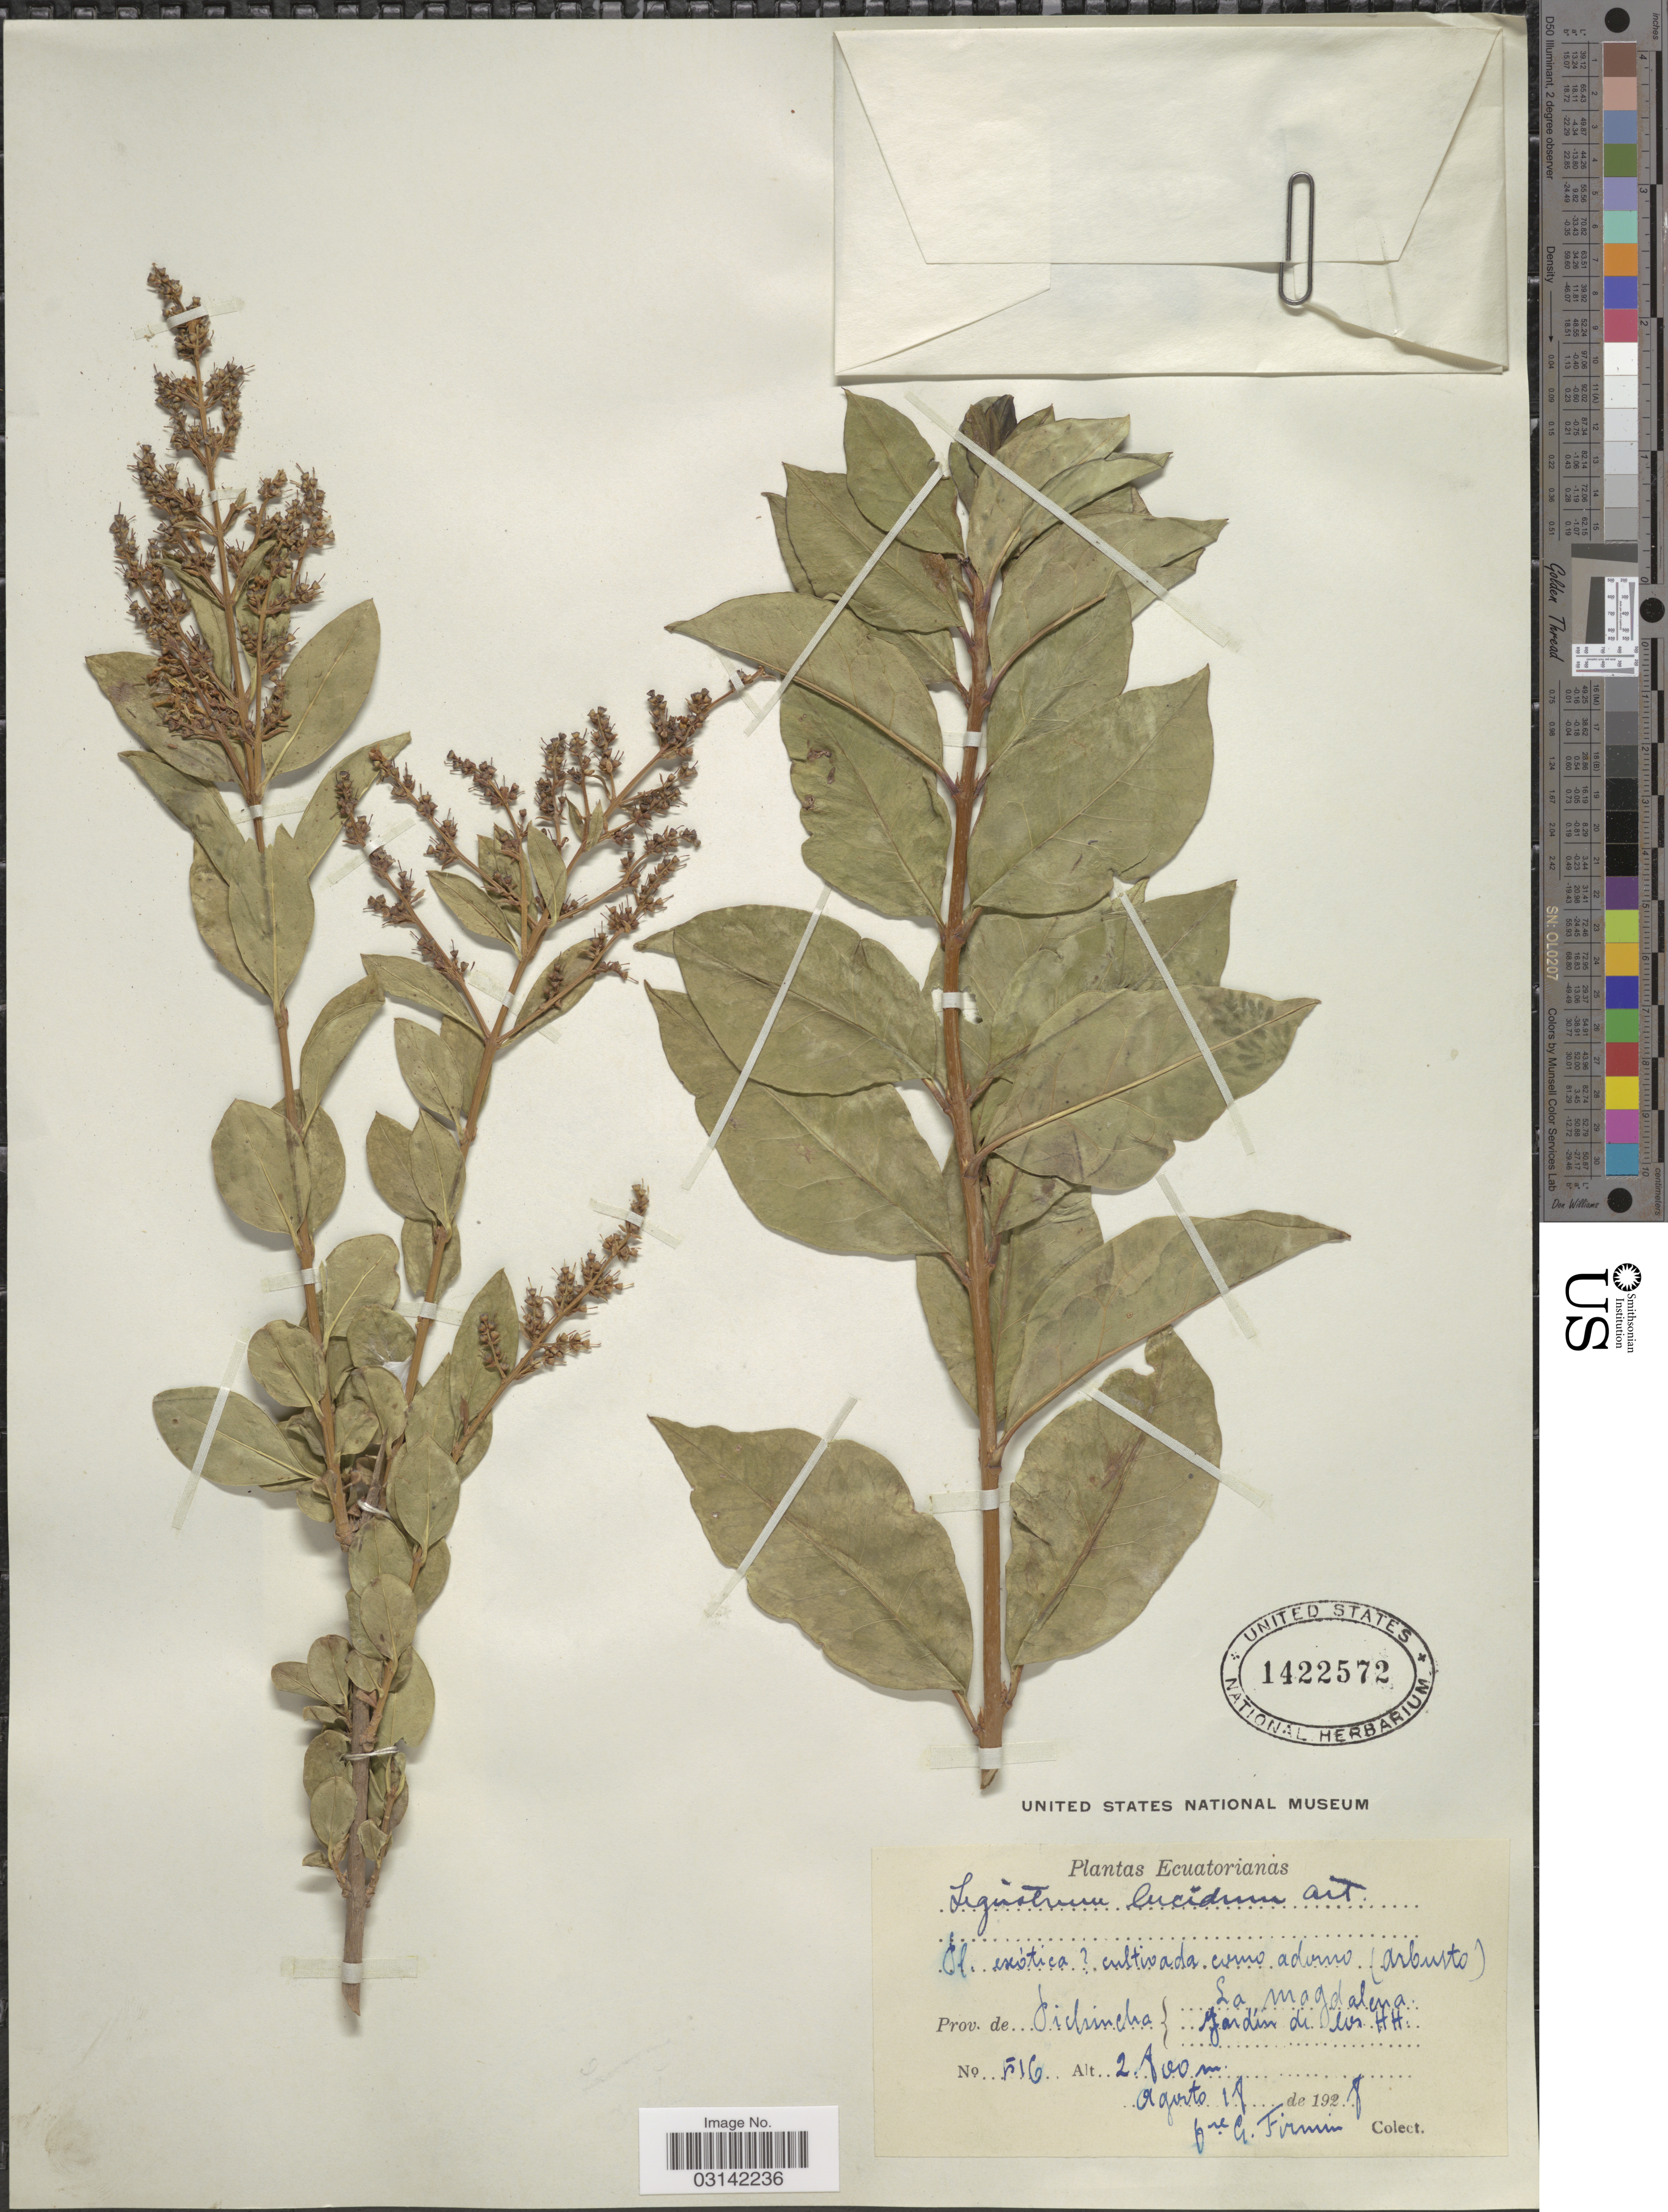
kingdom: Plantae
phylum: Tracheophyta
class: Magnoliopsida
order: Lamiales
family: Oleaceae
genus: Ligustrum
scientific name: Ligustrum lucidum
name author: W.T. Aiton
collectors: F. Firmin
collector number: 516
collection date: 1928-08-18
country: Ecuador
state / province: Pichincha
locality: La Magdalena. Jardín de los HH.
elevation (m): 2800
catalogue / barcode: US 1422572